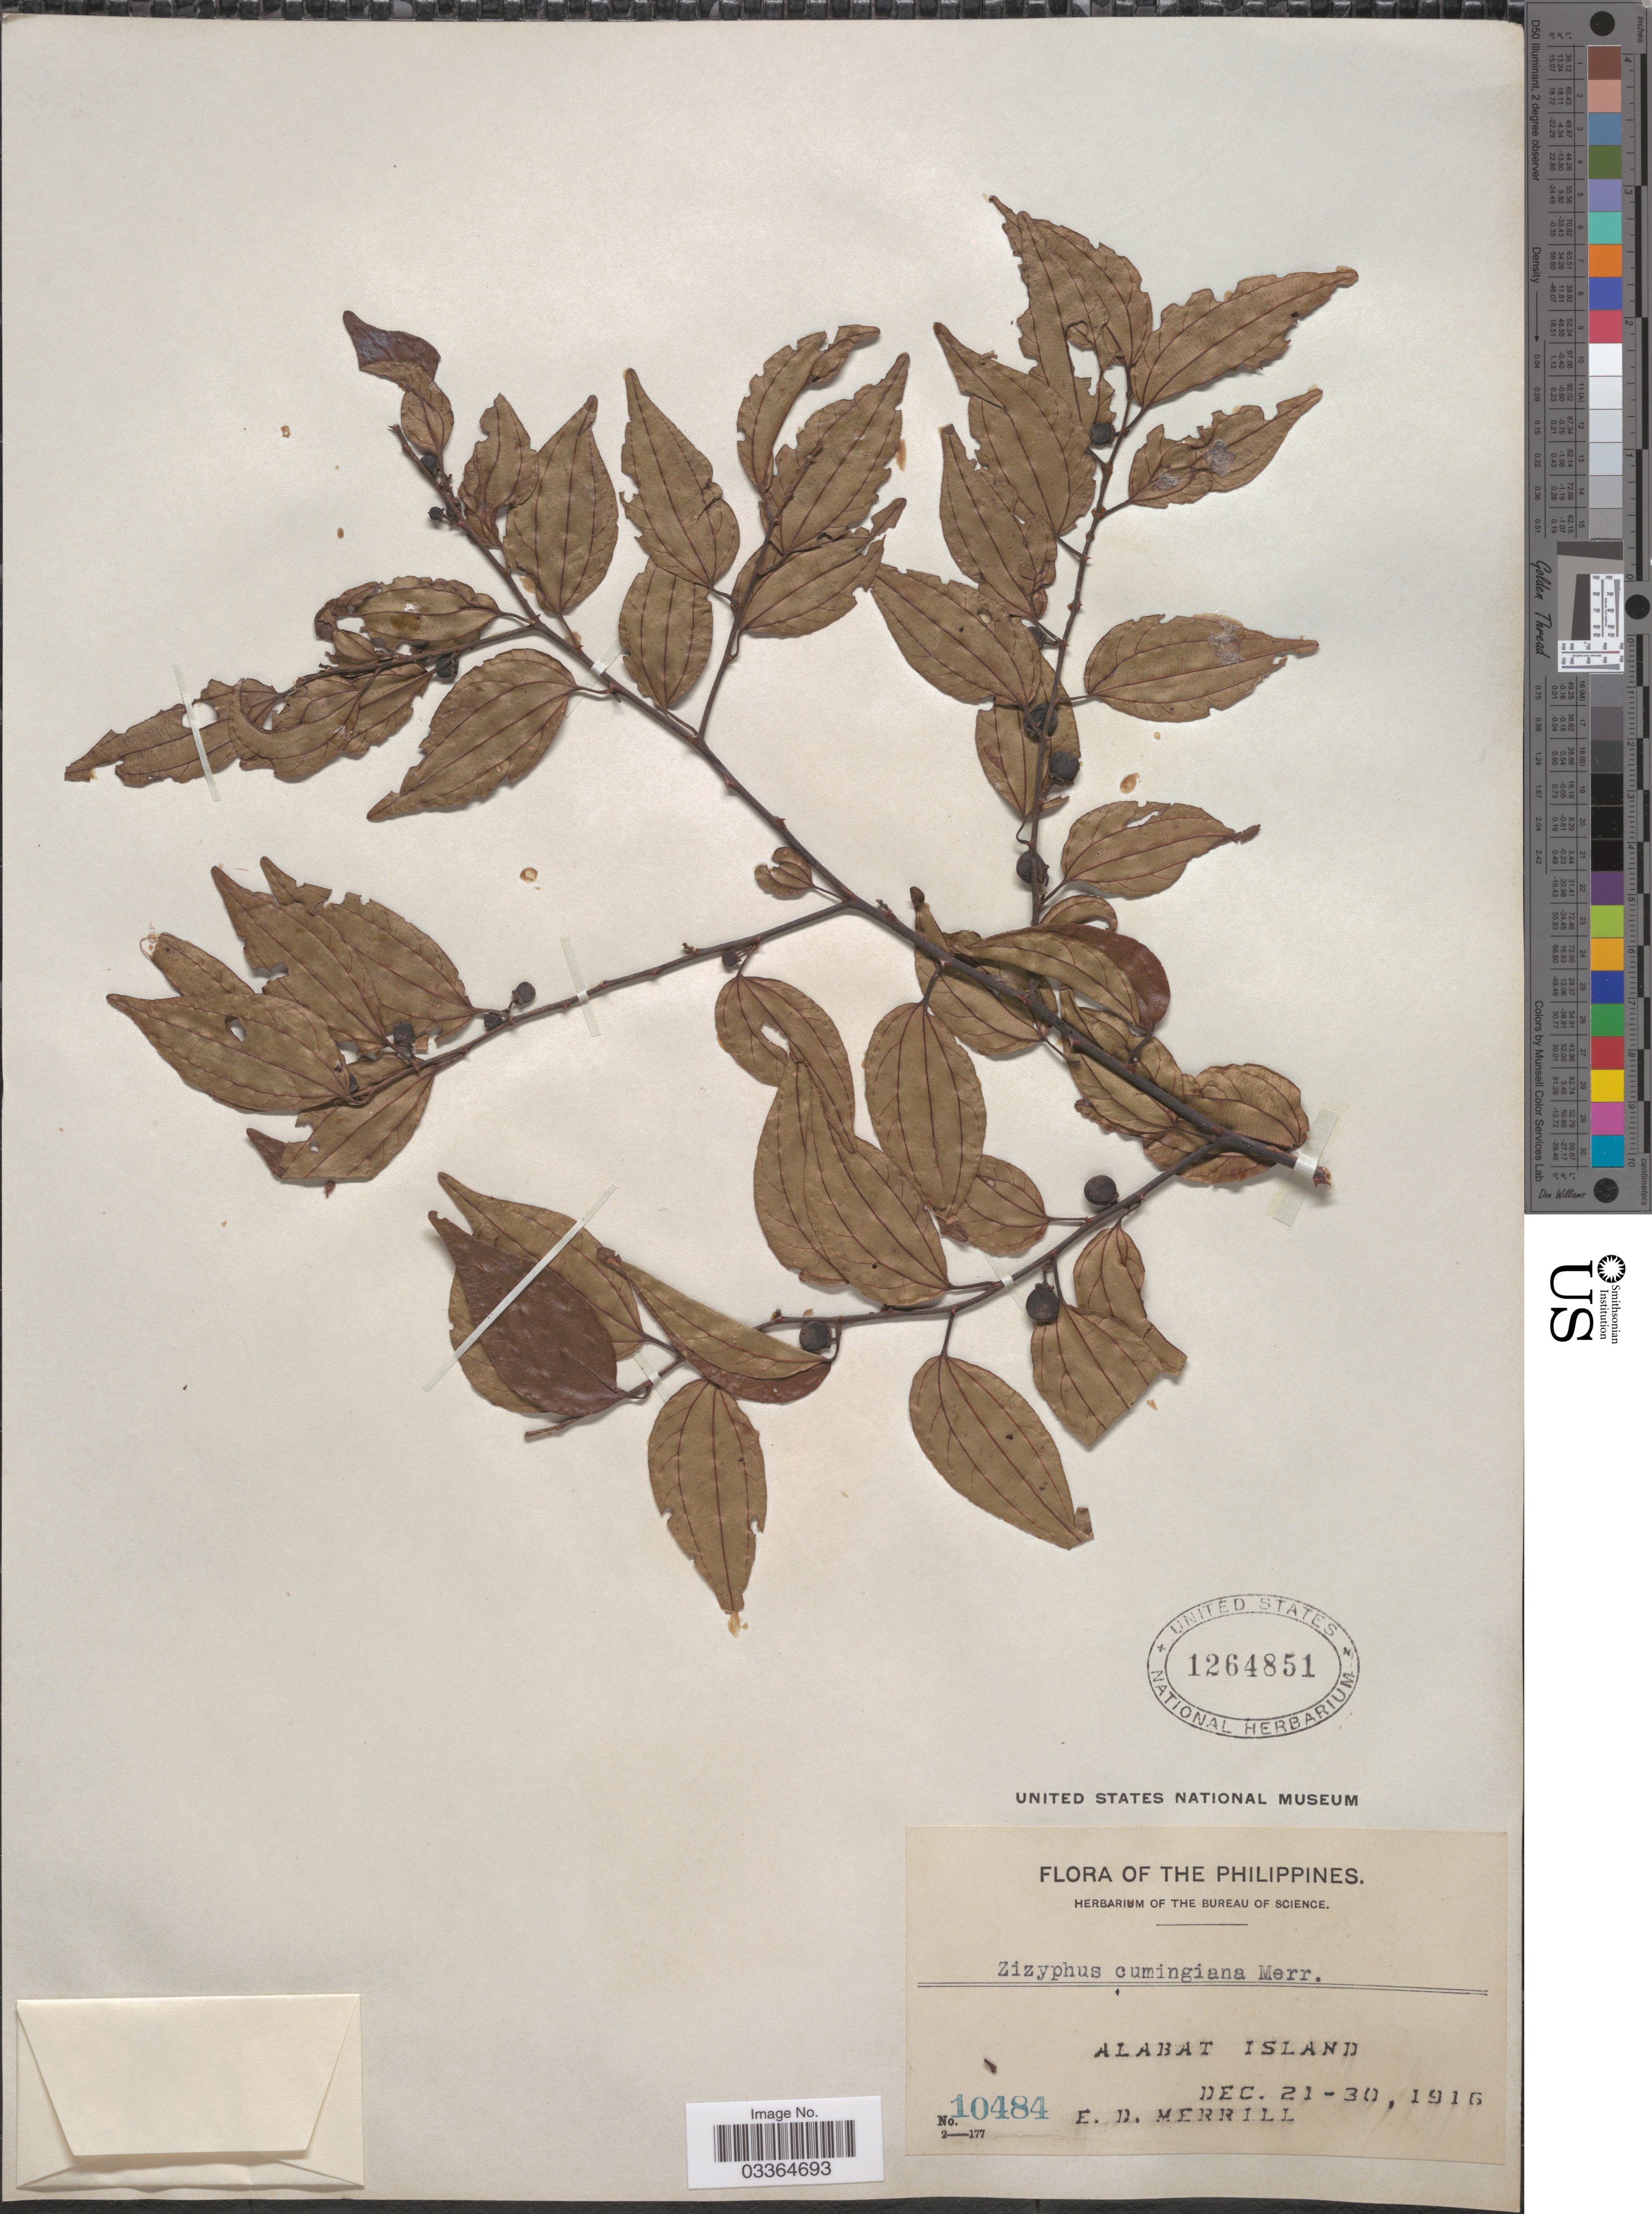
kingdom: Plantae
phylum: Tracheophyta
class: Magnoliopsida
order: Rosales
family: Rhamnaceae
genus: Ziziphus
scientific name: Ziziphus cumingiana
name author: Merr.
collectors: E. D. Merrill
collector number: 10484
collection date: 1916-12-21/1916-12-30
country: Philippines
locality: Alabat Island.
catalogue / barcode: US 1264851